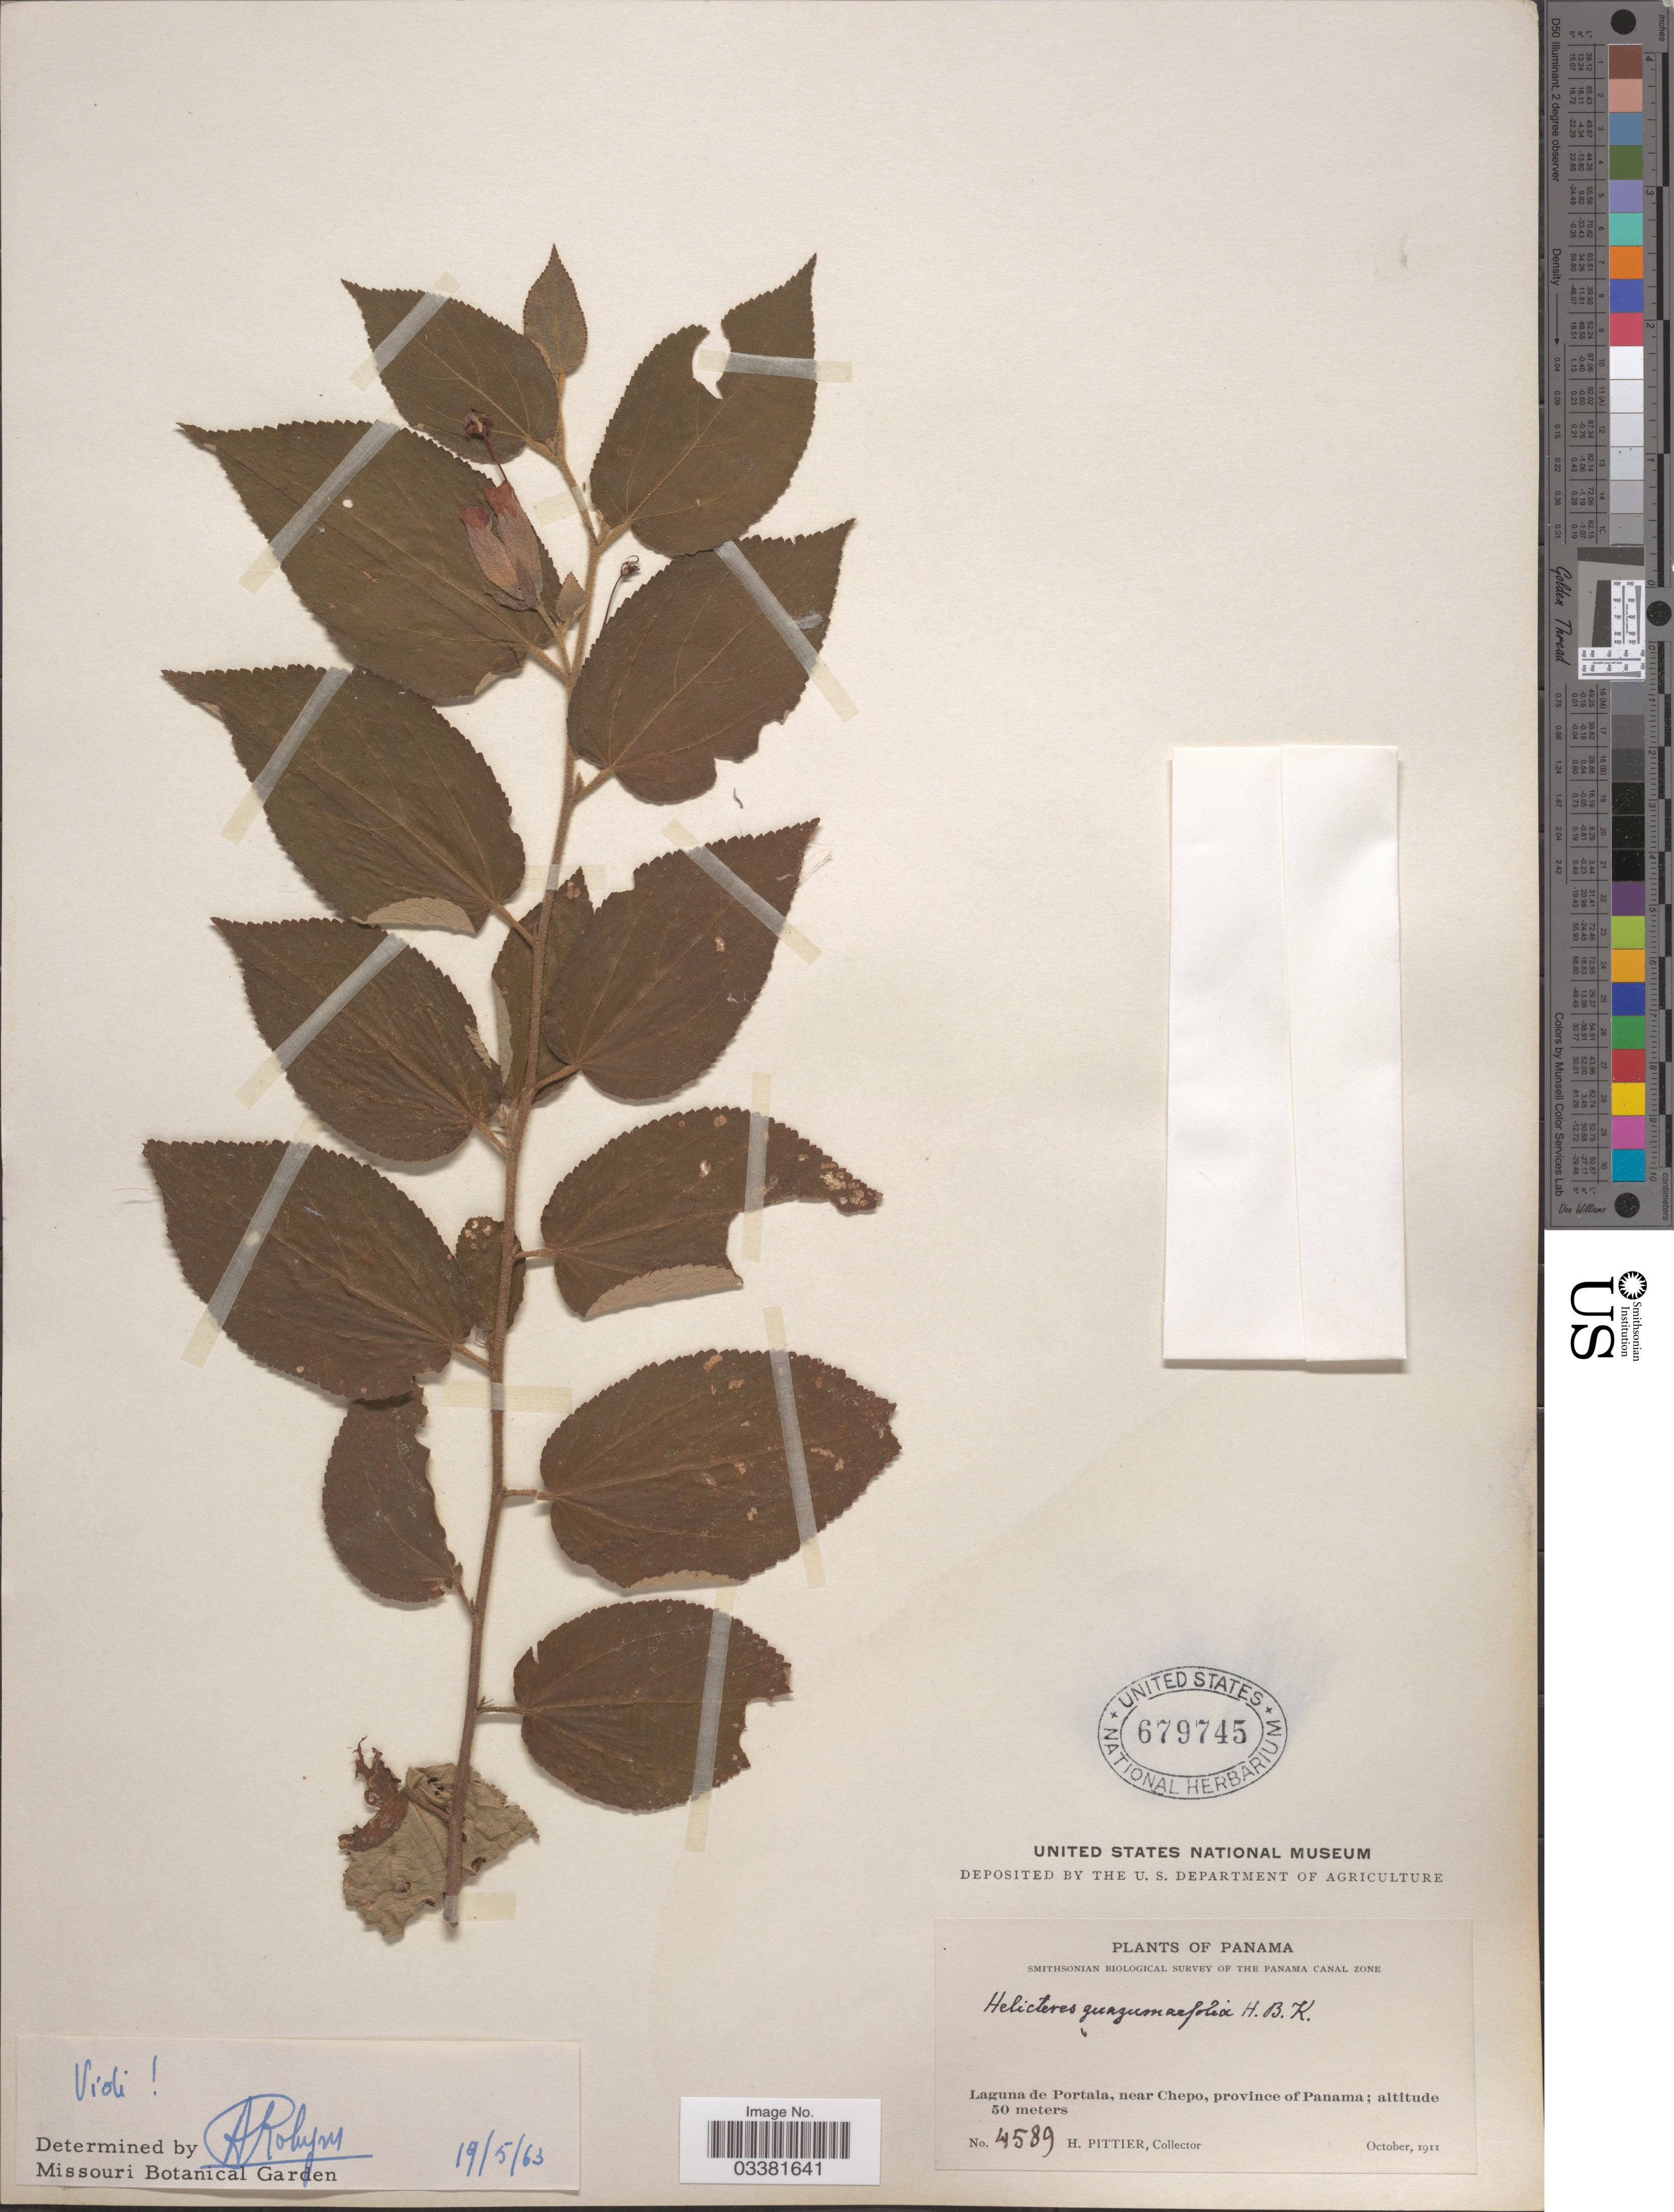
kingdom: Plantae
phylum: Tracheophyta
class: Magnoliopsida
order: Malvales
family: Malvaceae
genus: Helicteres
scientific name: Helicteres guazumifolia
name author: Kunth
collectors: H. F. Pittier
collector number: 4589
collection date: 1911-10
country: Panama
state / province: Panamá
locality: Laguna de Portala, near Chepo.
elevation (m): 50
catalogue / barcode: US 679745